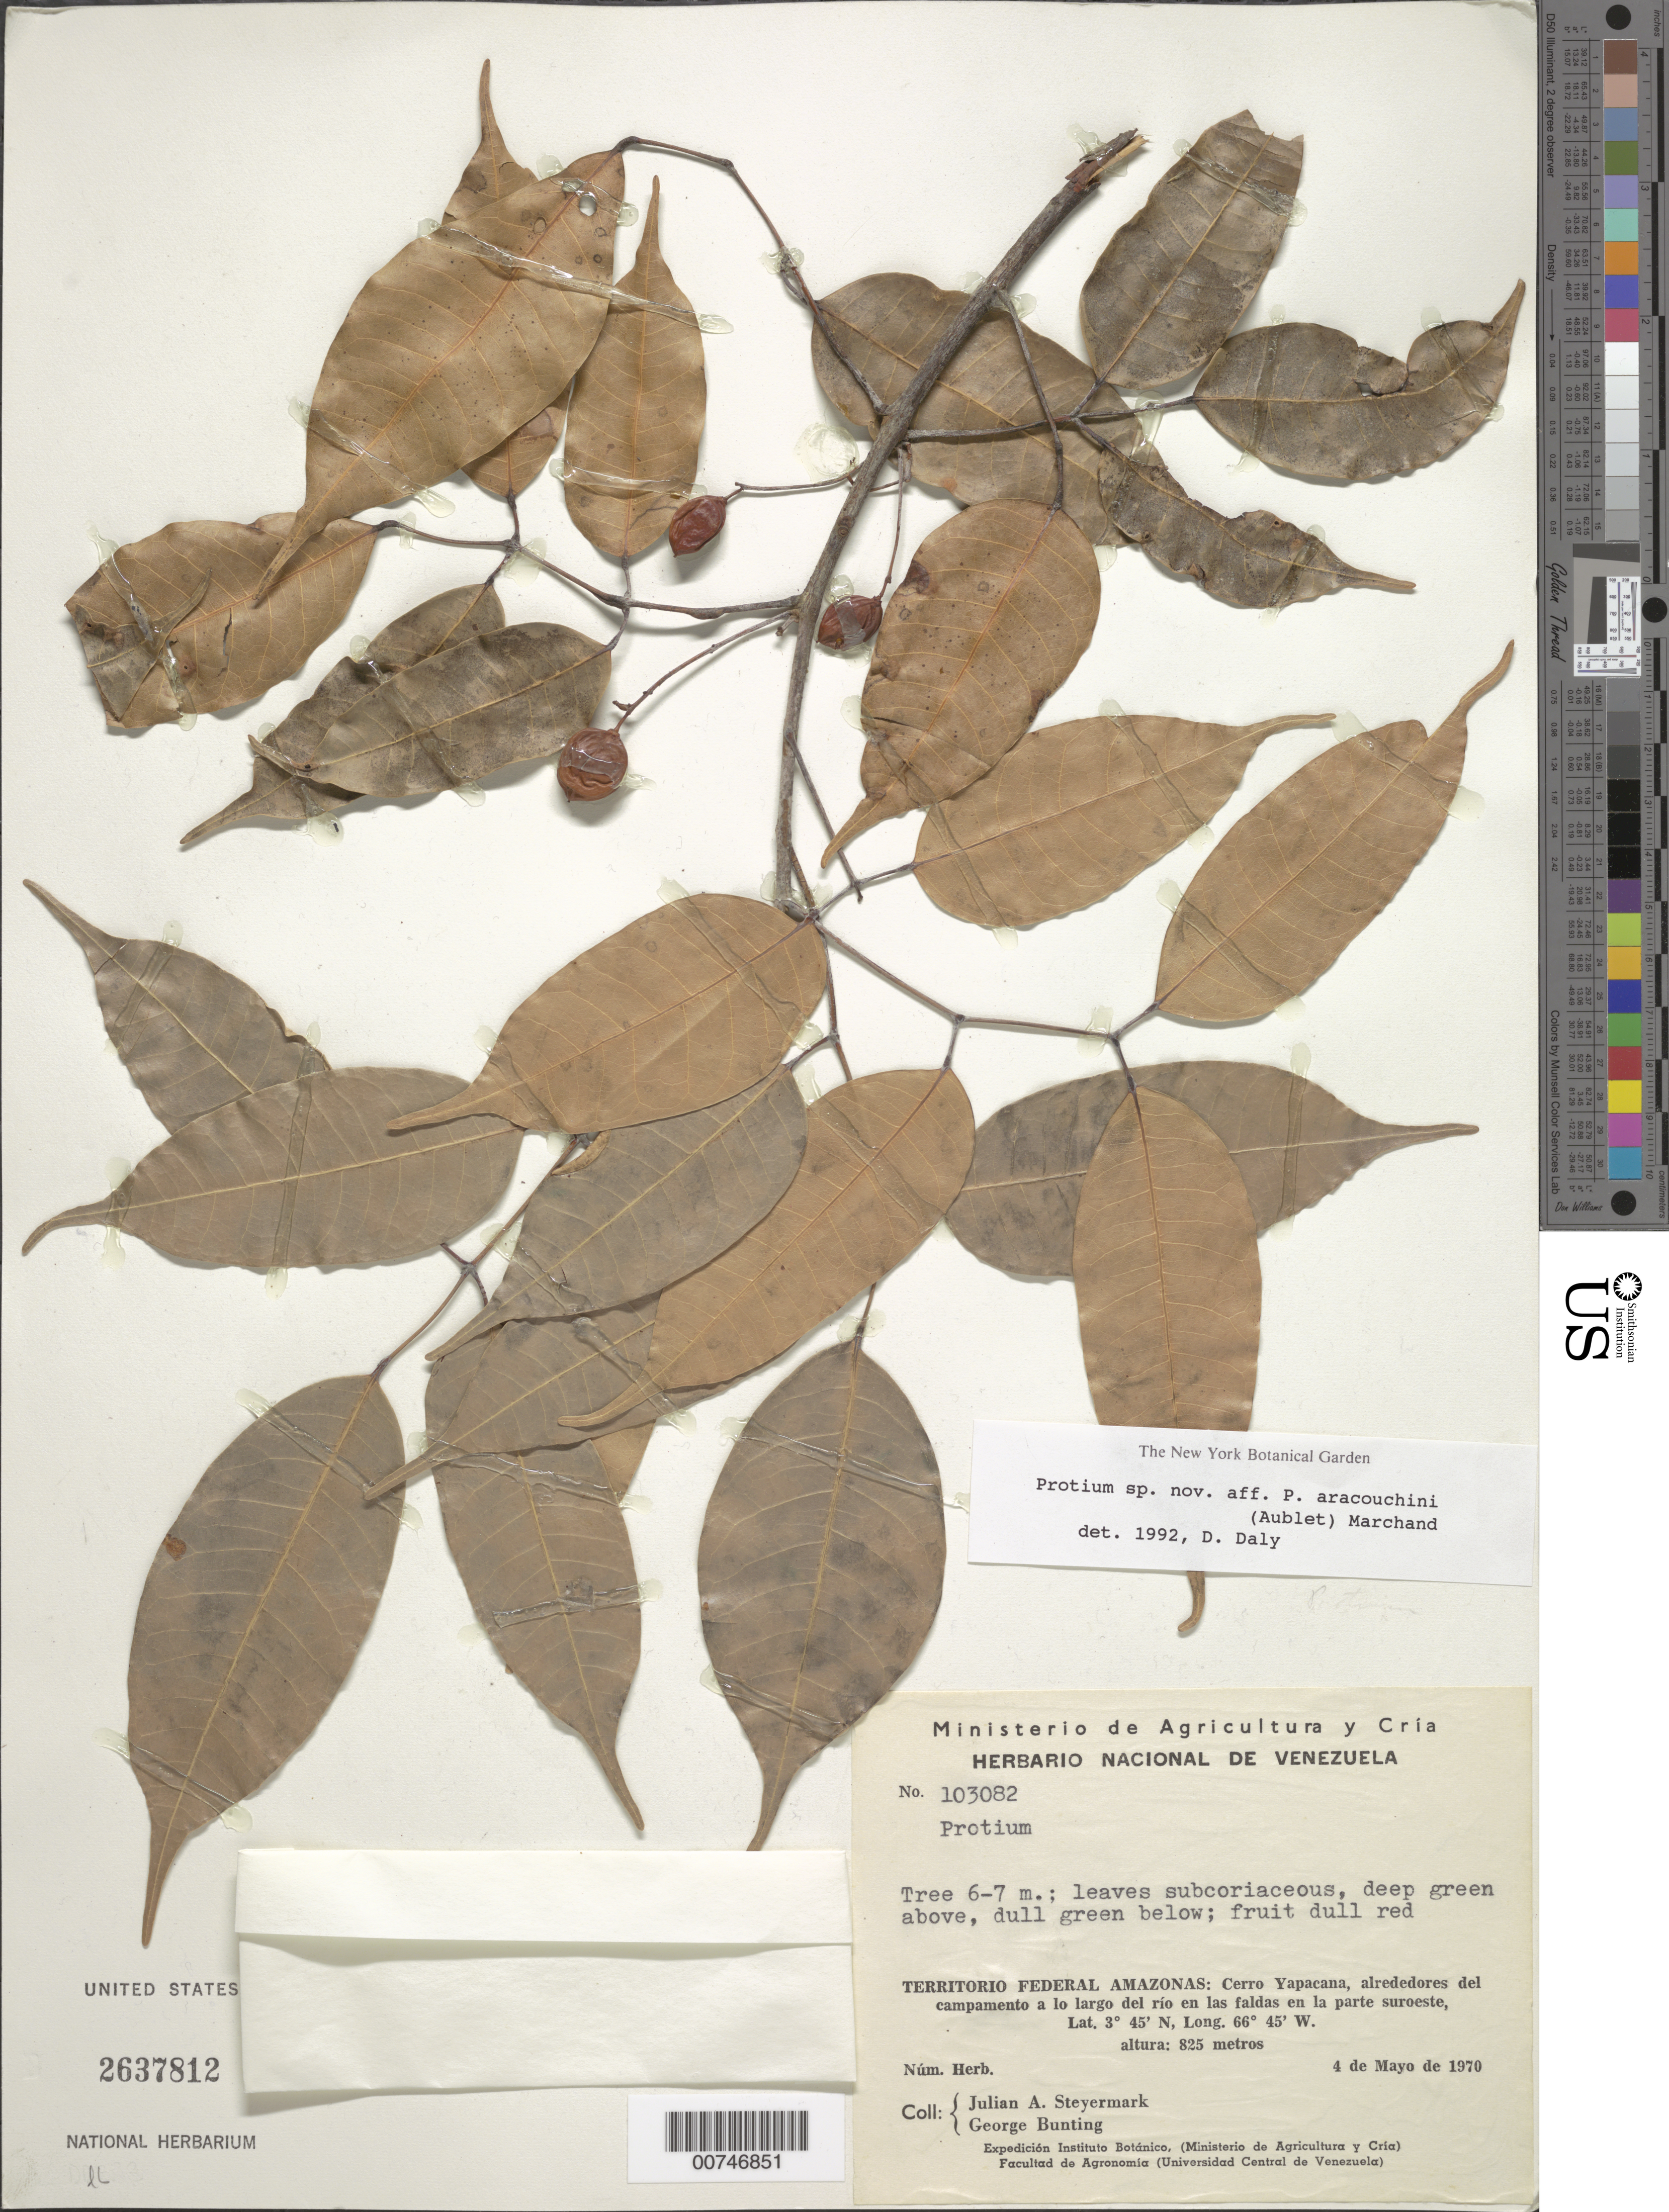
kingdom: Plantae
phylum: Tracheophyta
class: Magnoliopsida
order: Sapindales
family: Burseraceae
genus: Protium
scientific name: Protium aracouchini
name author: (Aubl.) Marchand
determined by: Daly, D. C.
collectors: J. Steyermark & G. S. Bunting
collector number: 103082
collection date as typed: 4-May-70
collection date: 1970-05-04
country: Venezuela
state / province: Amazonas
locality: Cerro Yapacána, alrededores del Campamento; en al parte suroeste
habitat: A la largo del río en las faldas en la parte suroeste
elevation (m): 825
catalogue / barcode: US 2637812